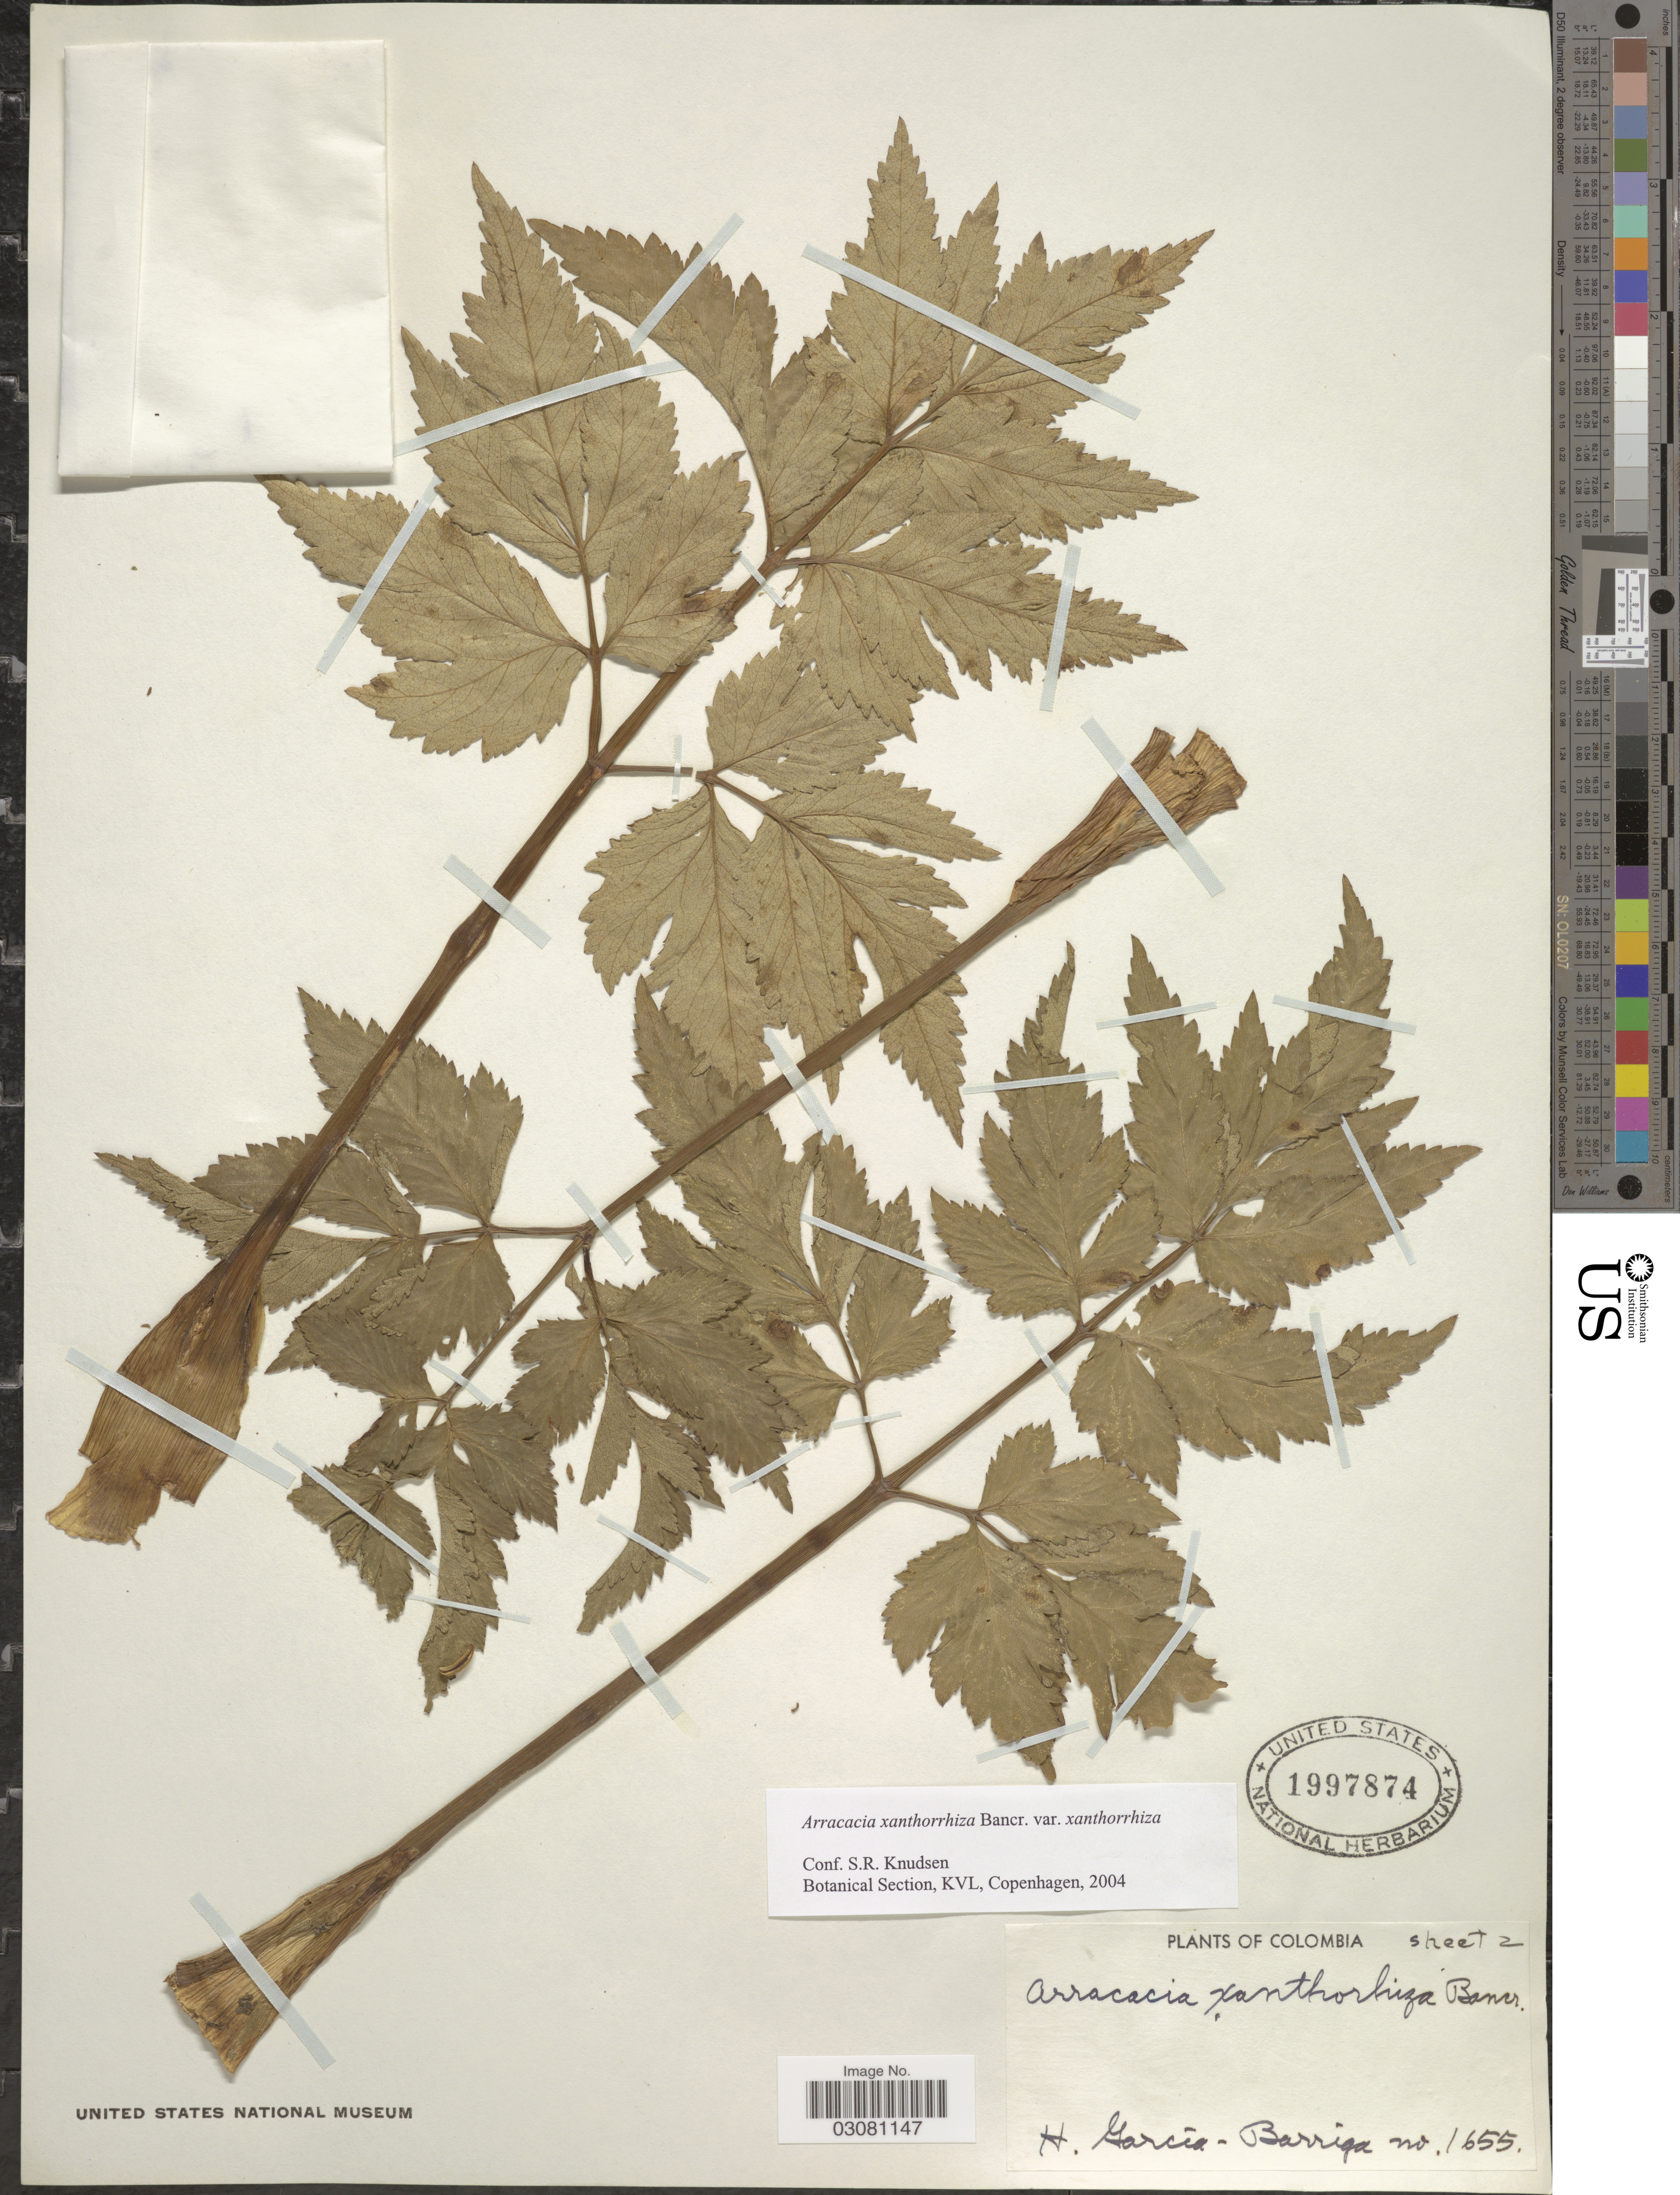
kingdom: Plantae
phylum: Tracheophyta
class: Magnoliopsida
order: Apiales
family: Apiaceae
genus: Arracacia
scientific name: Arracacia xanthorrhiza var. xanthorrhiza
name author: Bancr.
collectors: H. García Barriga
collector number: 1655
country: Colombia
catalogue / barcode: US 1997874